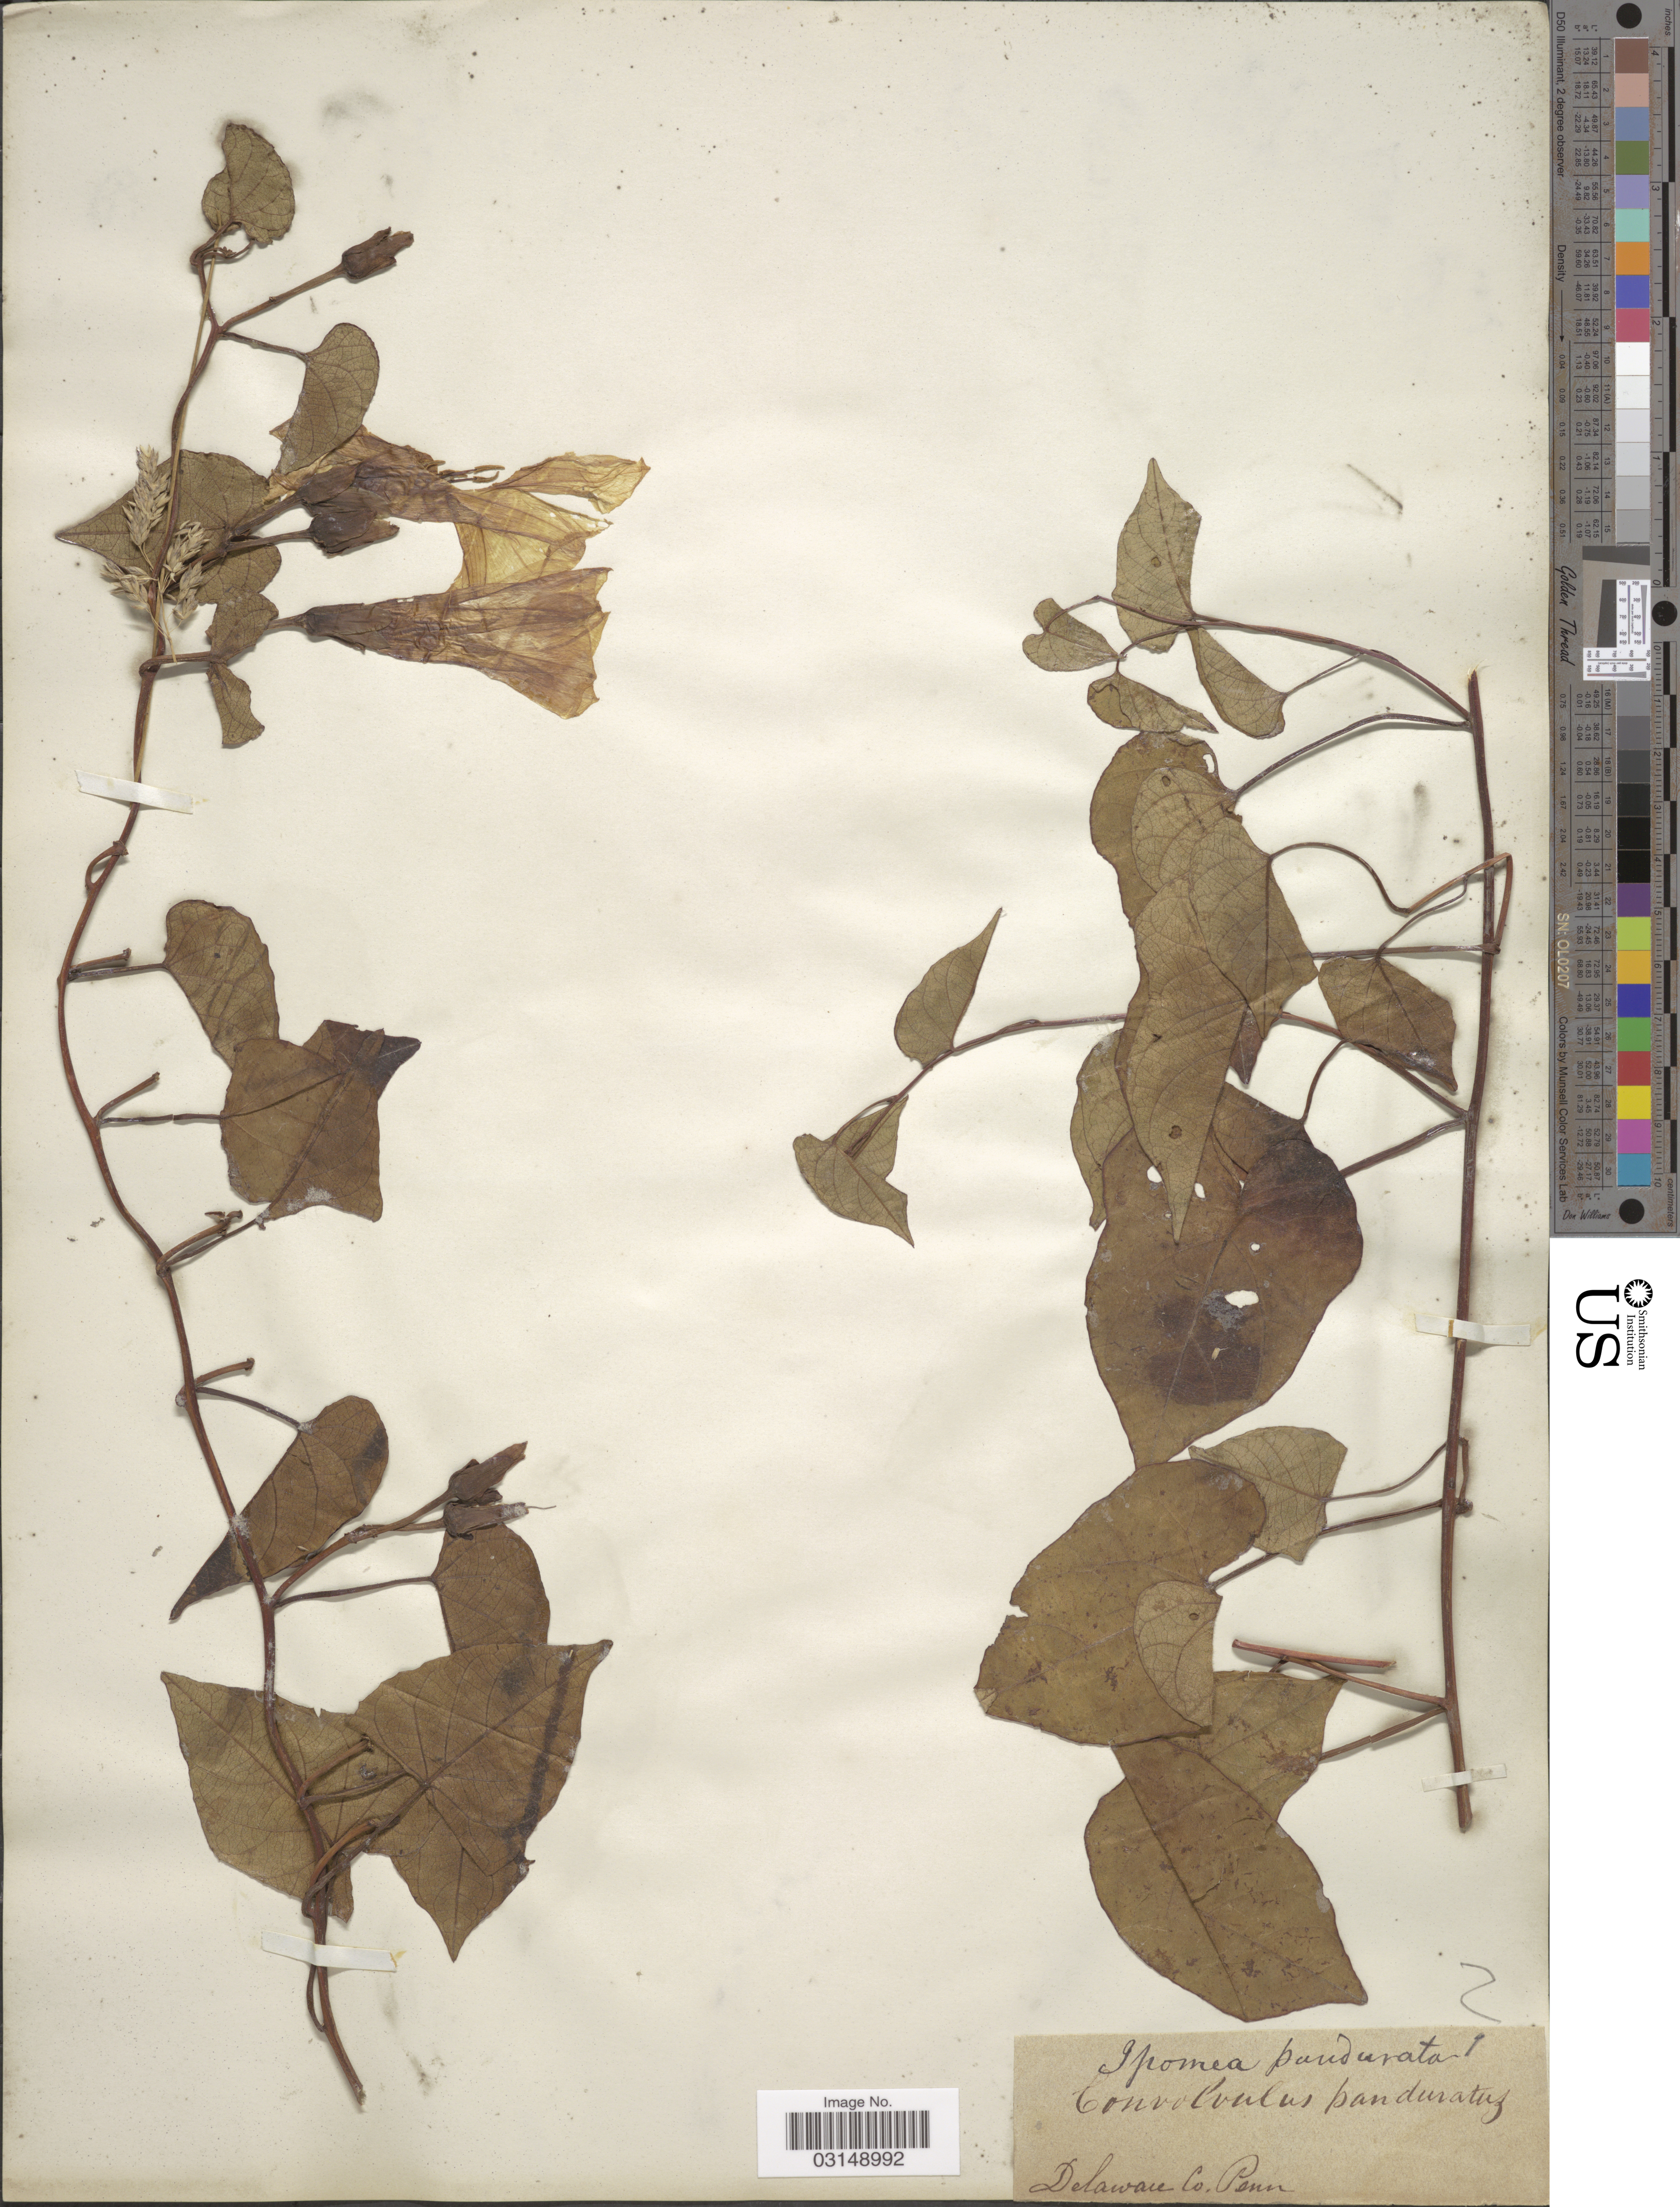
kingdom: Plantae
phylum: Tracheophyta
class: Magnoliopsida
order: Solanales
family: Convolvulaceae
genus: Ipomoea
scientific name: Ipomoea pandurata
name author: (L.) G. Mey.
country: United States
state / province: Pennsylvania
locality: Delaware Co.